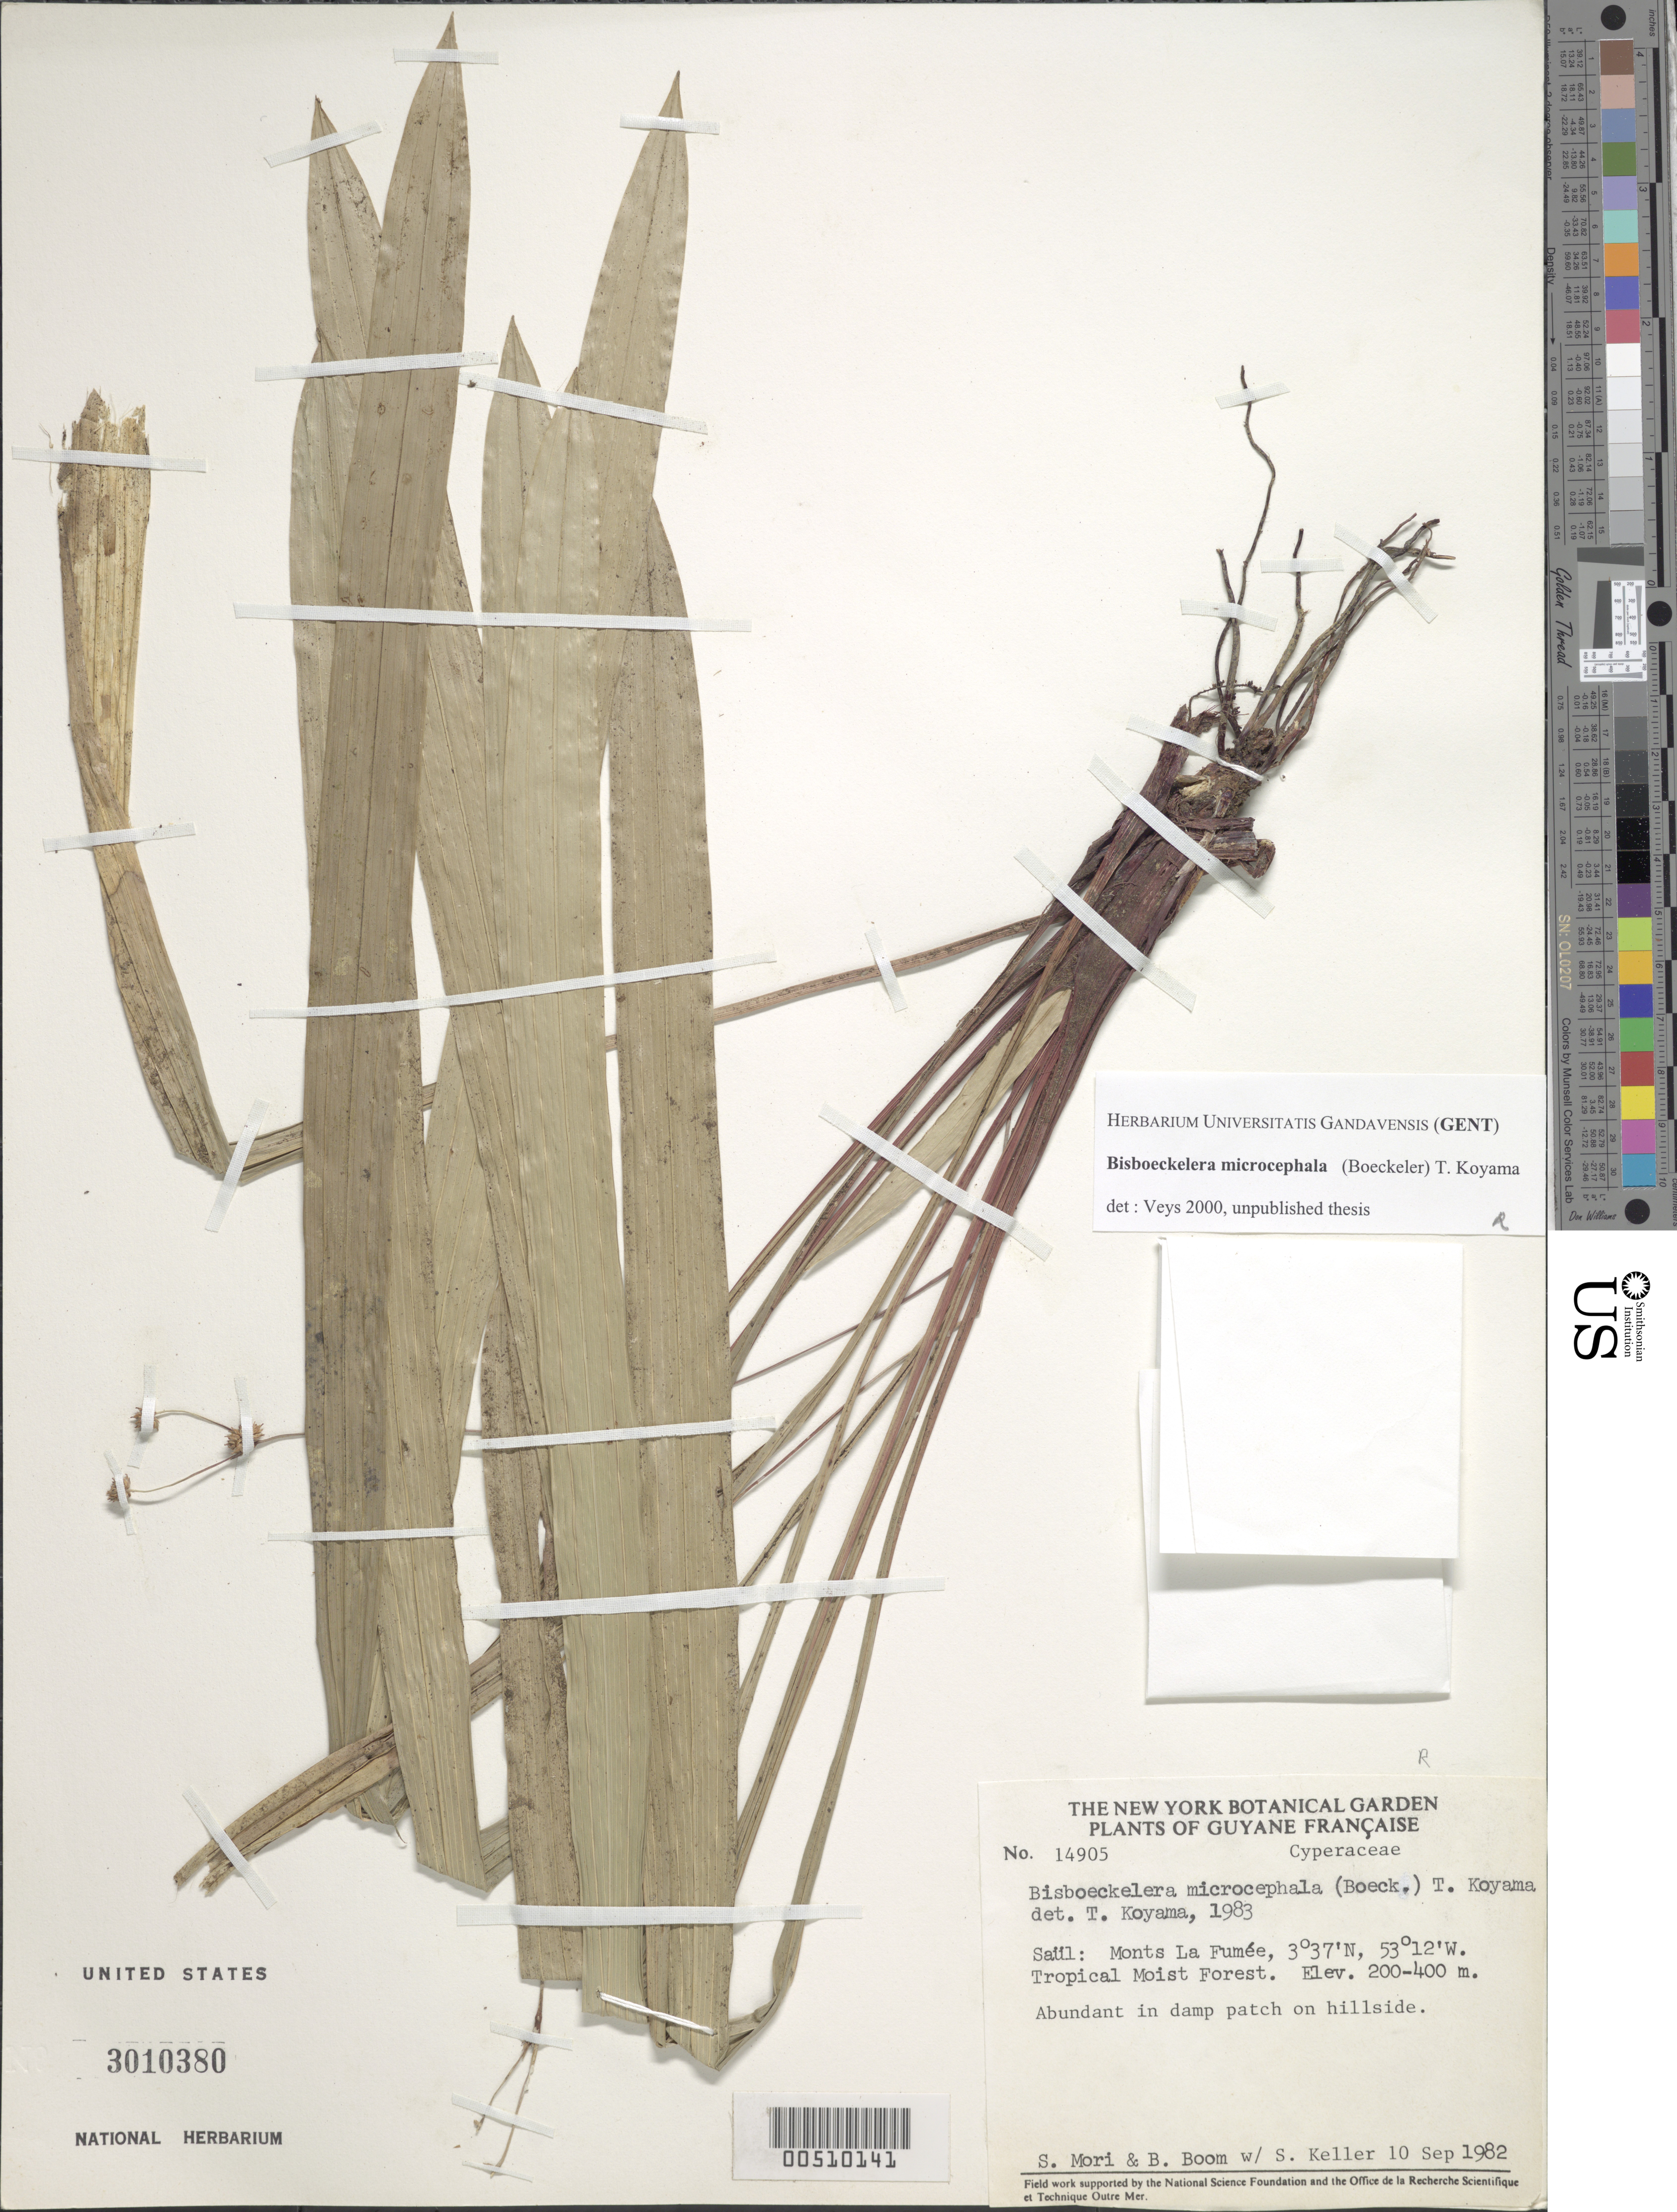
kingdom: Plantae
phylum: Tracheophyta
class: Liliopsida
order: Poales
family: Cyperaceae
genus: Bisboeckelera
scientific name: Bisboeckelera microcephala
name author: (Boeckeler) T. Koyama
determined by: Koyama, Tetsuo M.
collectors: S. Mori, B. M. Boom & S. Keller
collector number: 14905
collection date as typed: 10 Sep 1982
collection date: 1982-09-10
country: French Guiana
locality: Saul: Monts La Fumee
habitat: Tropical moist forest; in damp patch on hillside.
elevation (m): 200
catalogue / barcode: US 3010380